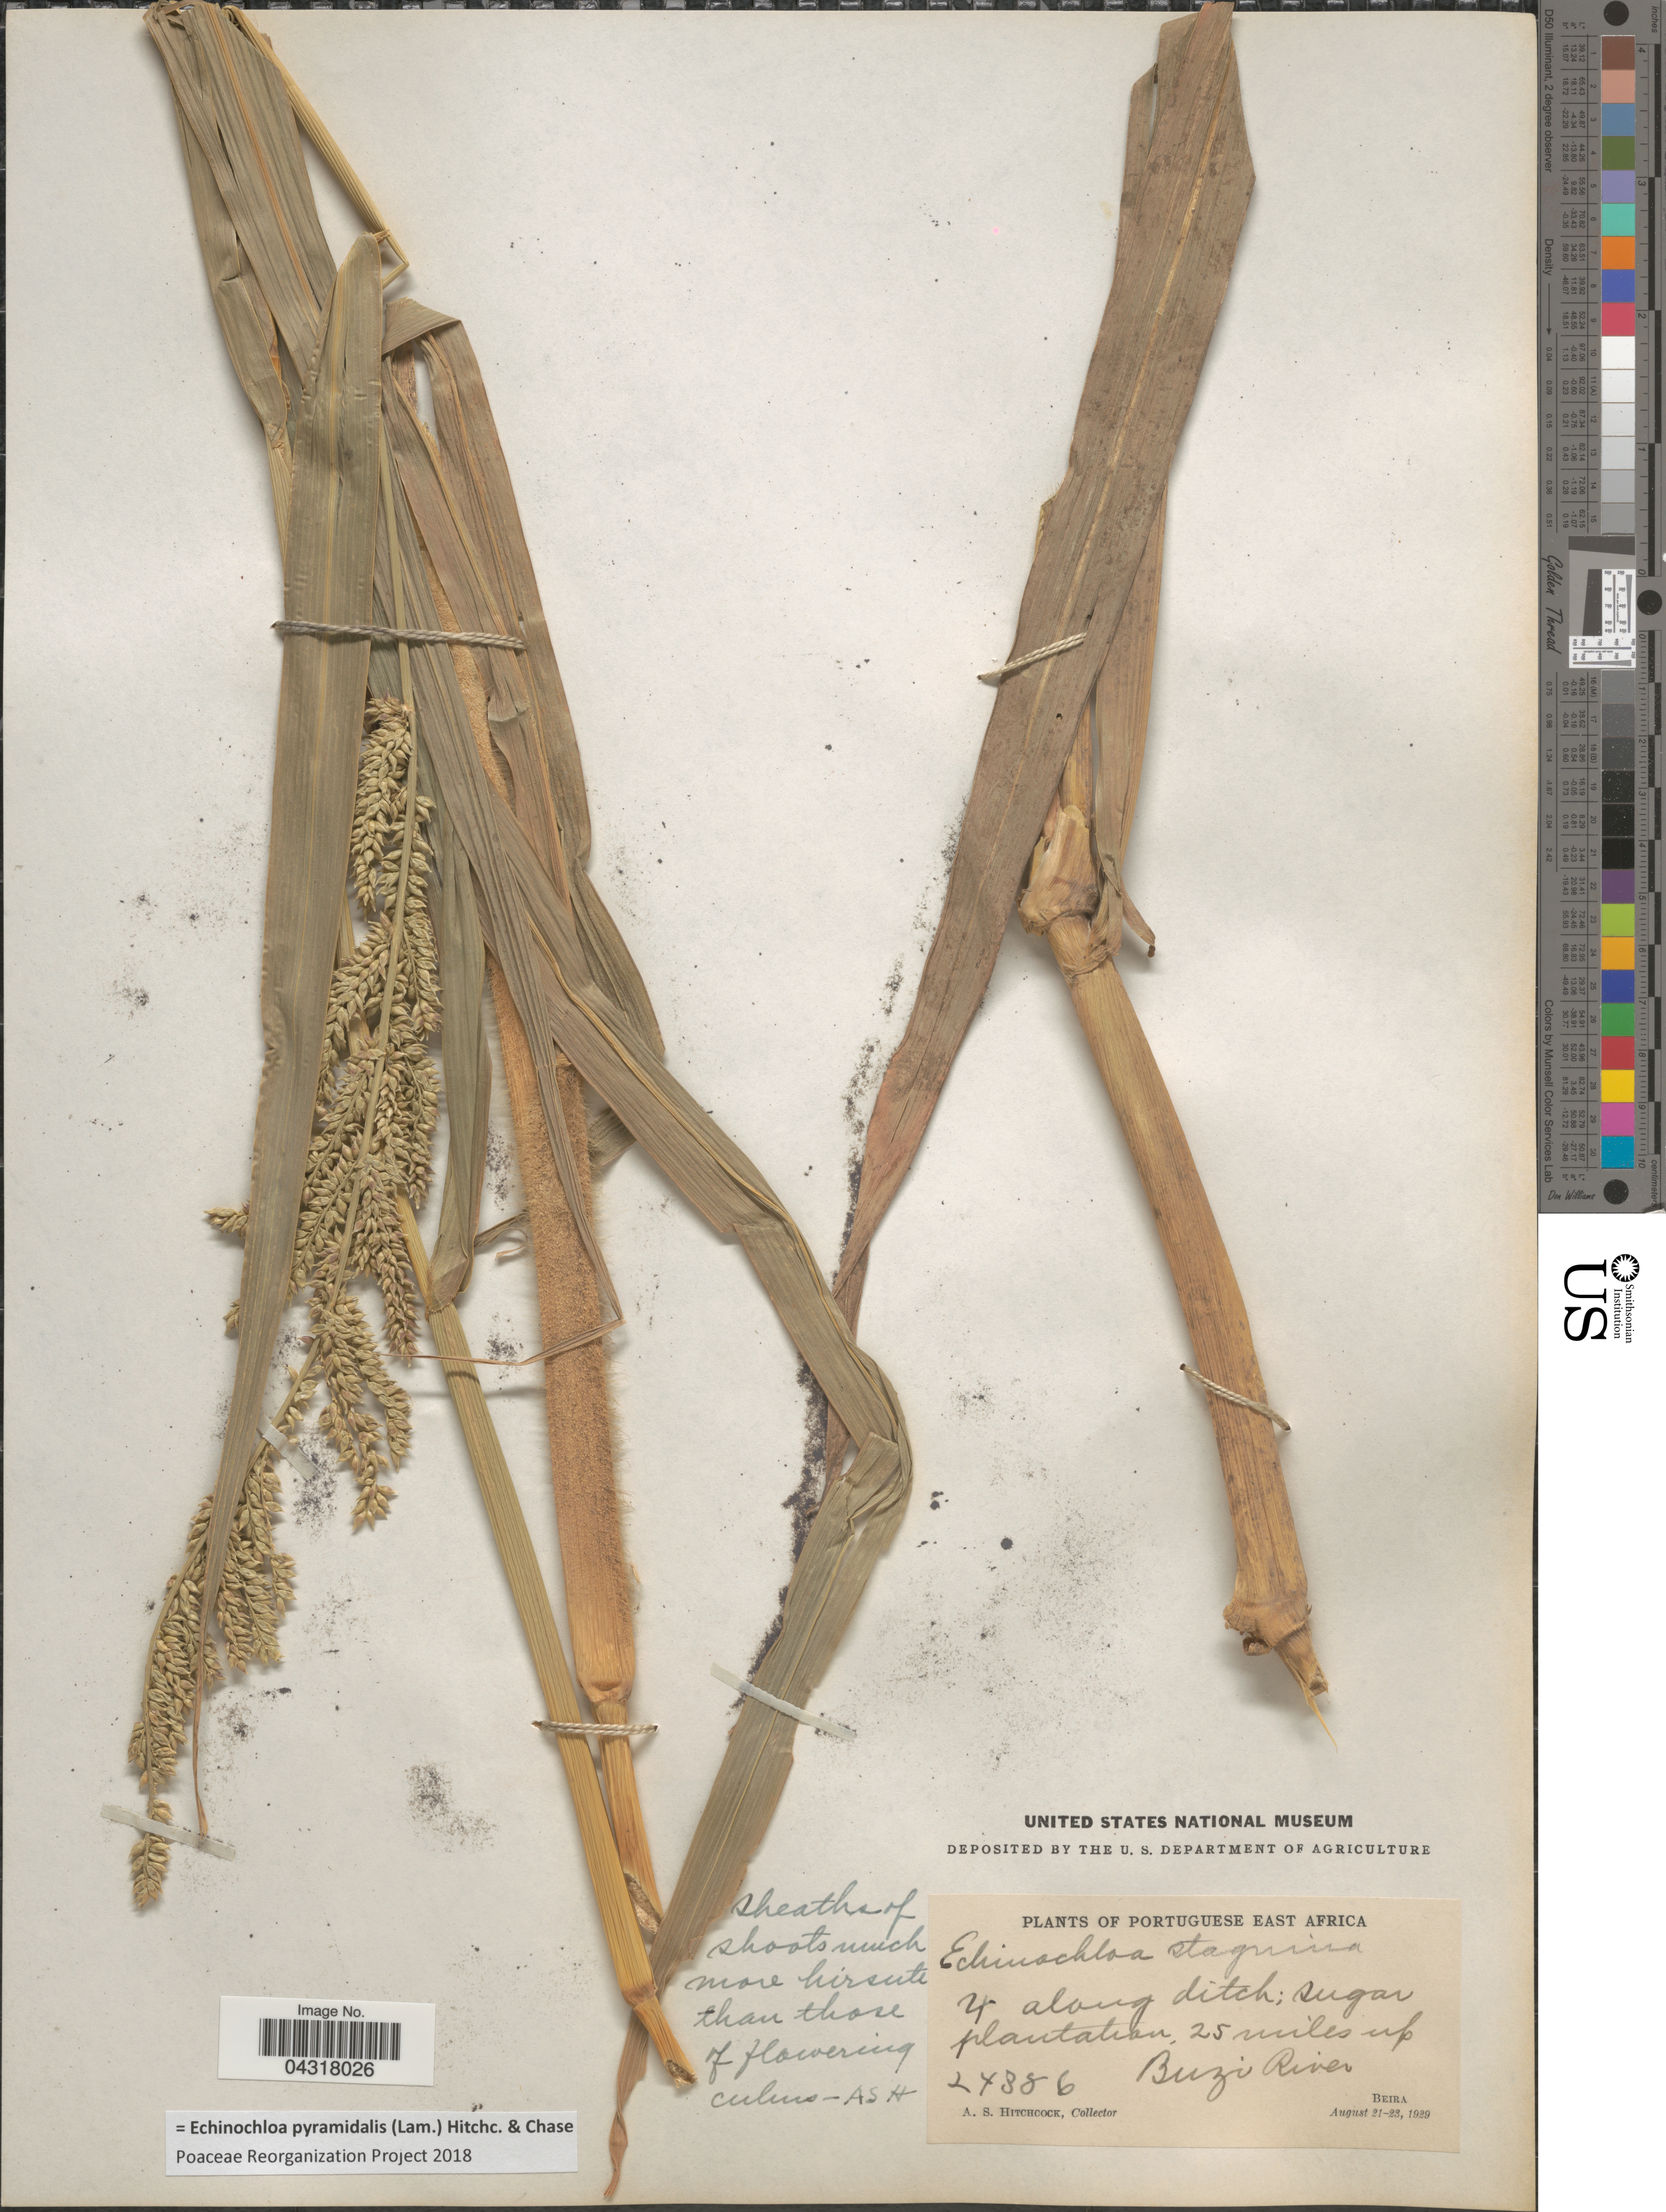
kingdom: Plantae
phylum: Tracheophyta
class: Liliopsida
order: Poales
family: Poaceae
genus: Echinochloa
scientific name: Echinochloa pyramidalis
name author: (Lam.) Hitchc. & Chase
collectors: A. S. Hitchcock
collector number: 24386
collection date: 1929-08-21/1929-08-23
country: Mozambique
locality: Portuguese East Africa. Along ditch, sugar plantation, 25 miles up Buzi River. Beira.